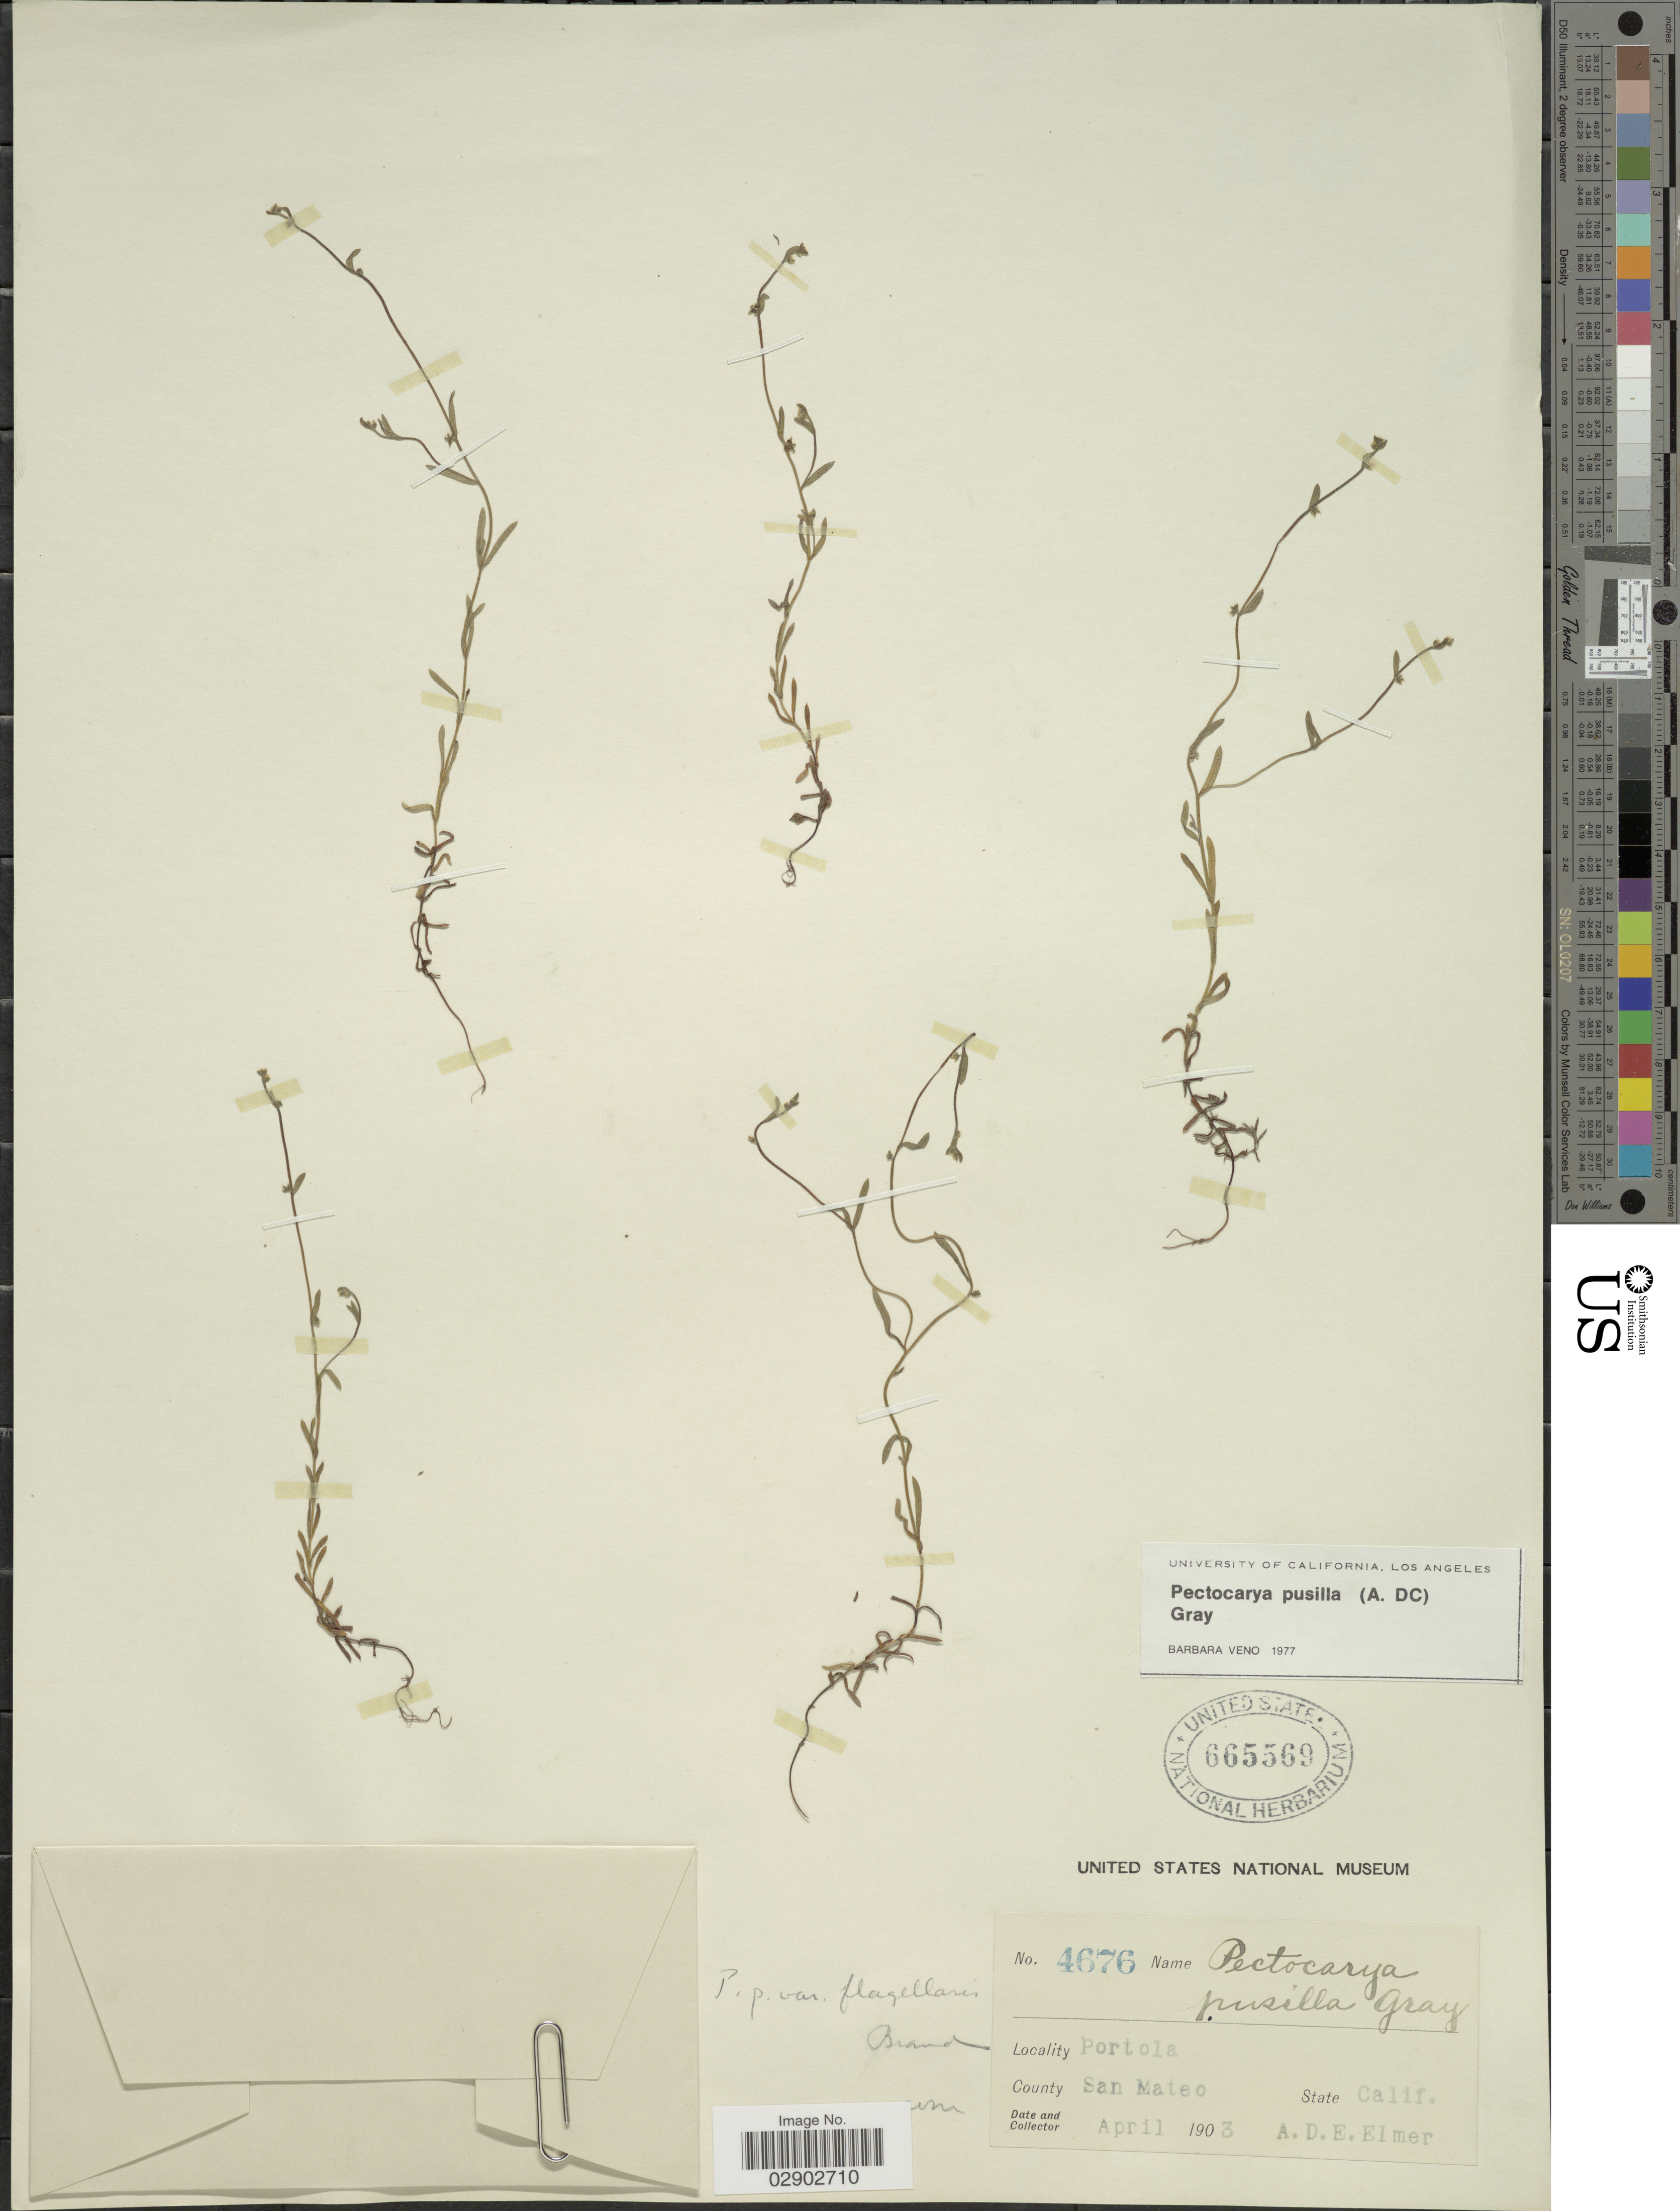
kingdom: Plantae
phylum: Tracheophyta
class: Magnoliopsida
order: Boraginales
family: Boraginaceae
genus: Pectocarya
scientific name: Pectocarya pusilla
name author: (A. DC.) A. Gray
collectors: A. D. E. Elmer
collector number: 4676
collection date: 1903-04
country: United States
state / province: California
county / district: San Mateo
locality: Portola, County San Mateo.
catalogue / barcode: US 665569